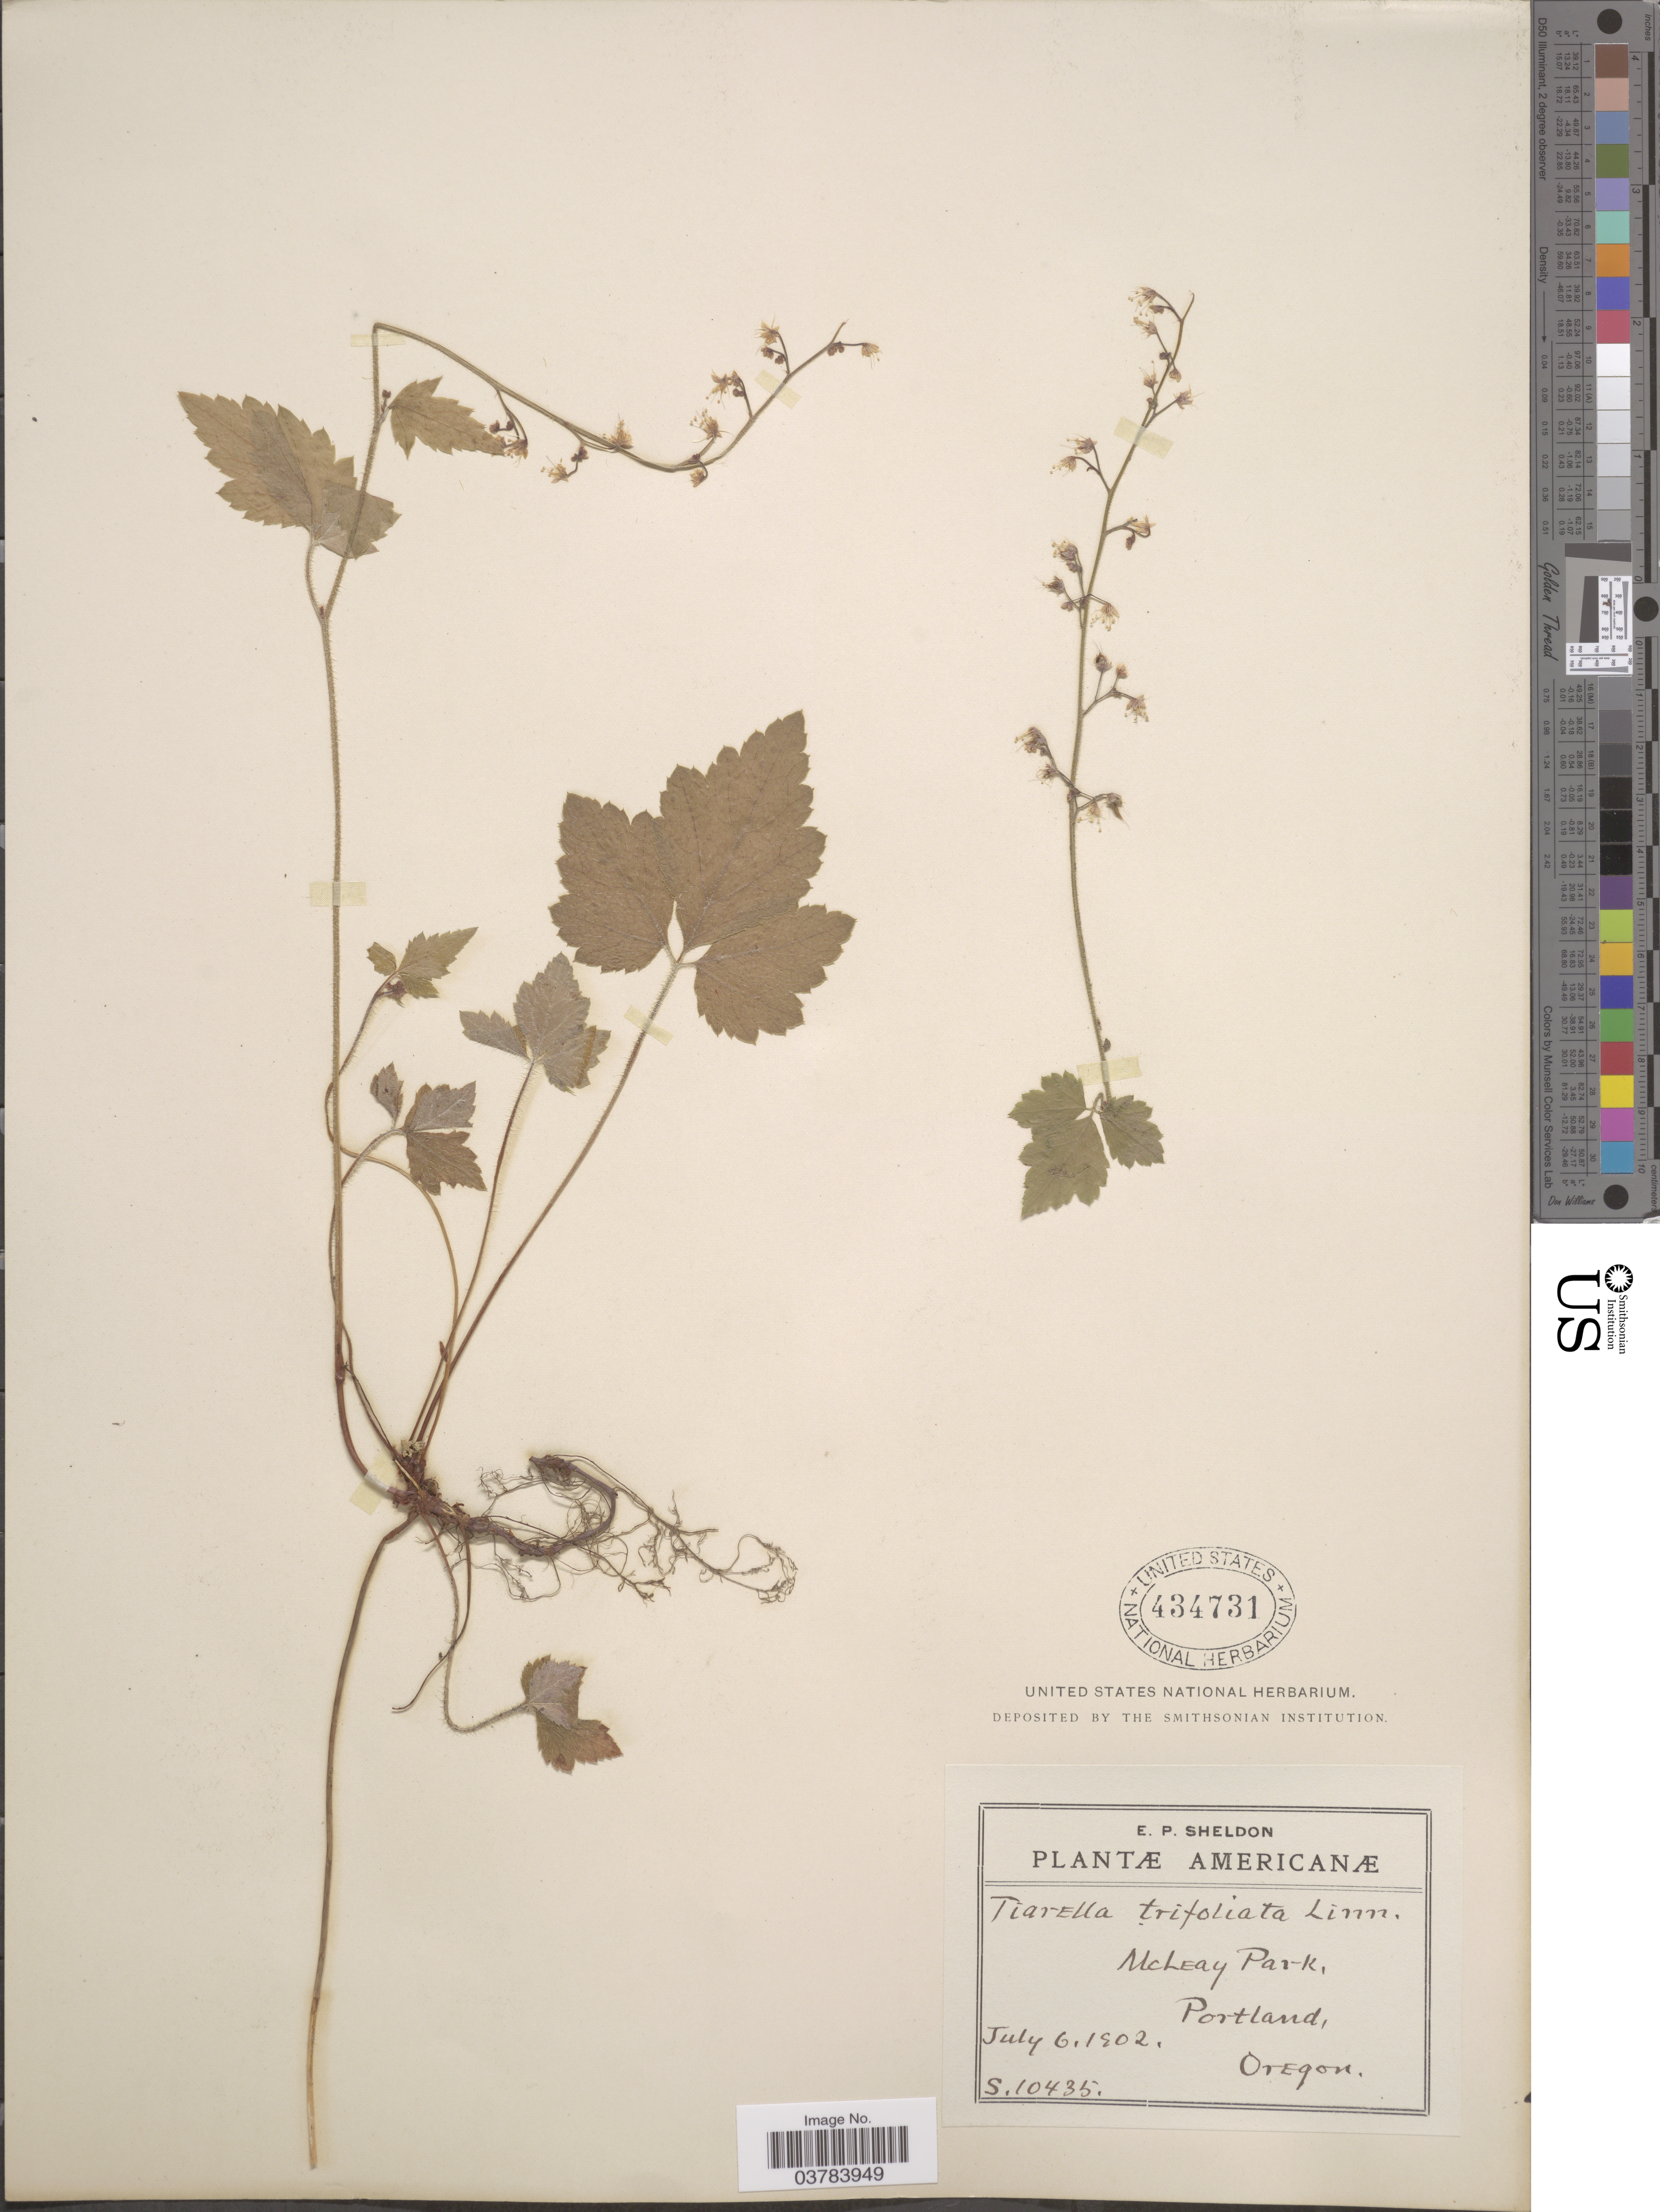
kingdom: Plantae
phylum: Tracheophyta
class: Magnoliopsida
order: Saxifragales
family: Saxifragaceae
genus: Tiarella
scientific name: Tiarella trifoliata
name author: L.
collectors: E. P. Sheldon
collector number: S10435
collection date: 1902-07-06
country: United States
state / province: Oregon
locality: McLeay Park, Portland.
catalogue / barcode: US 434731